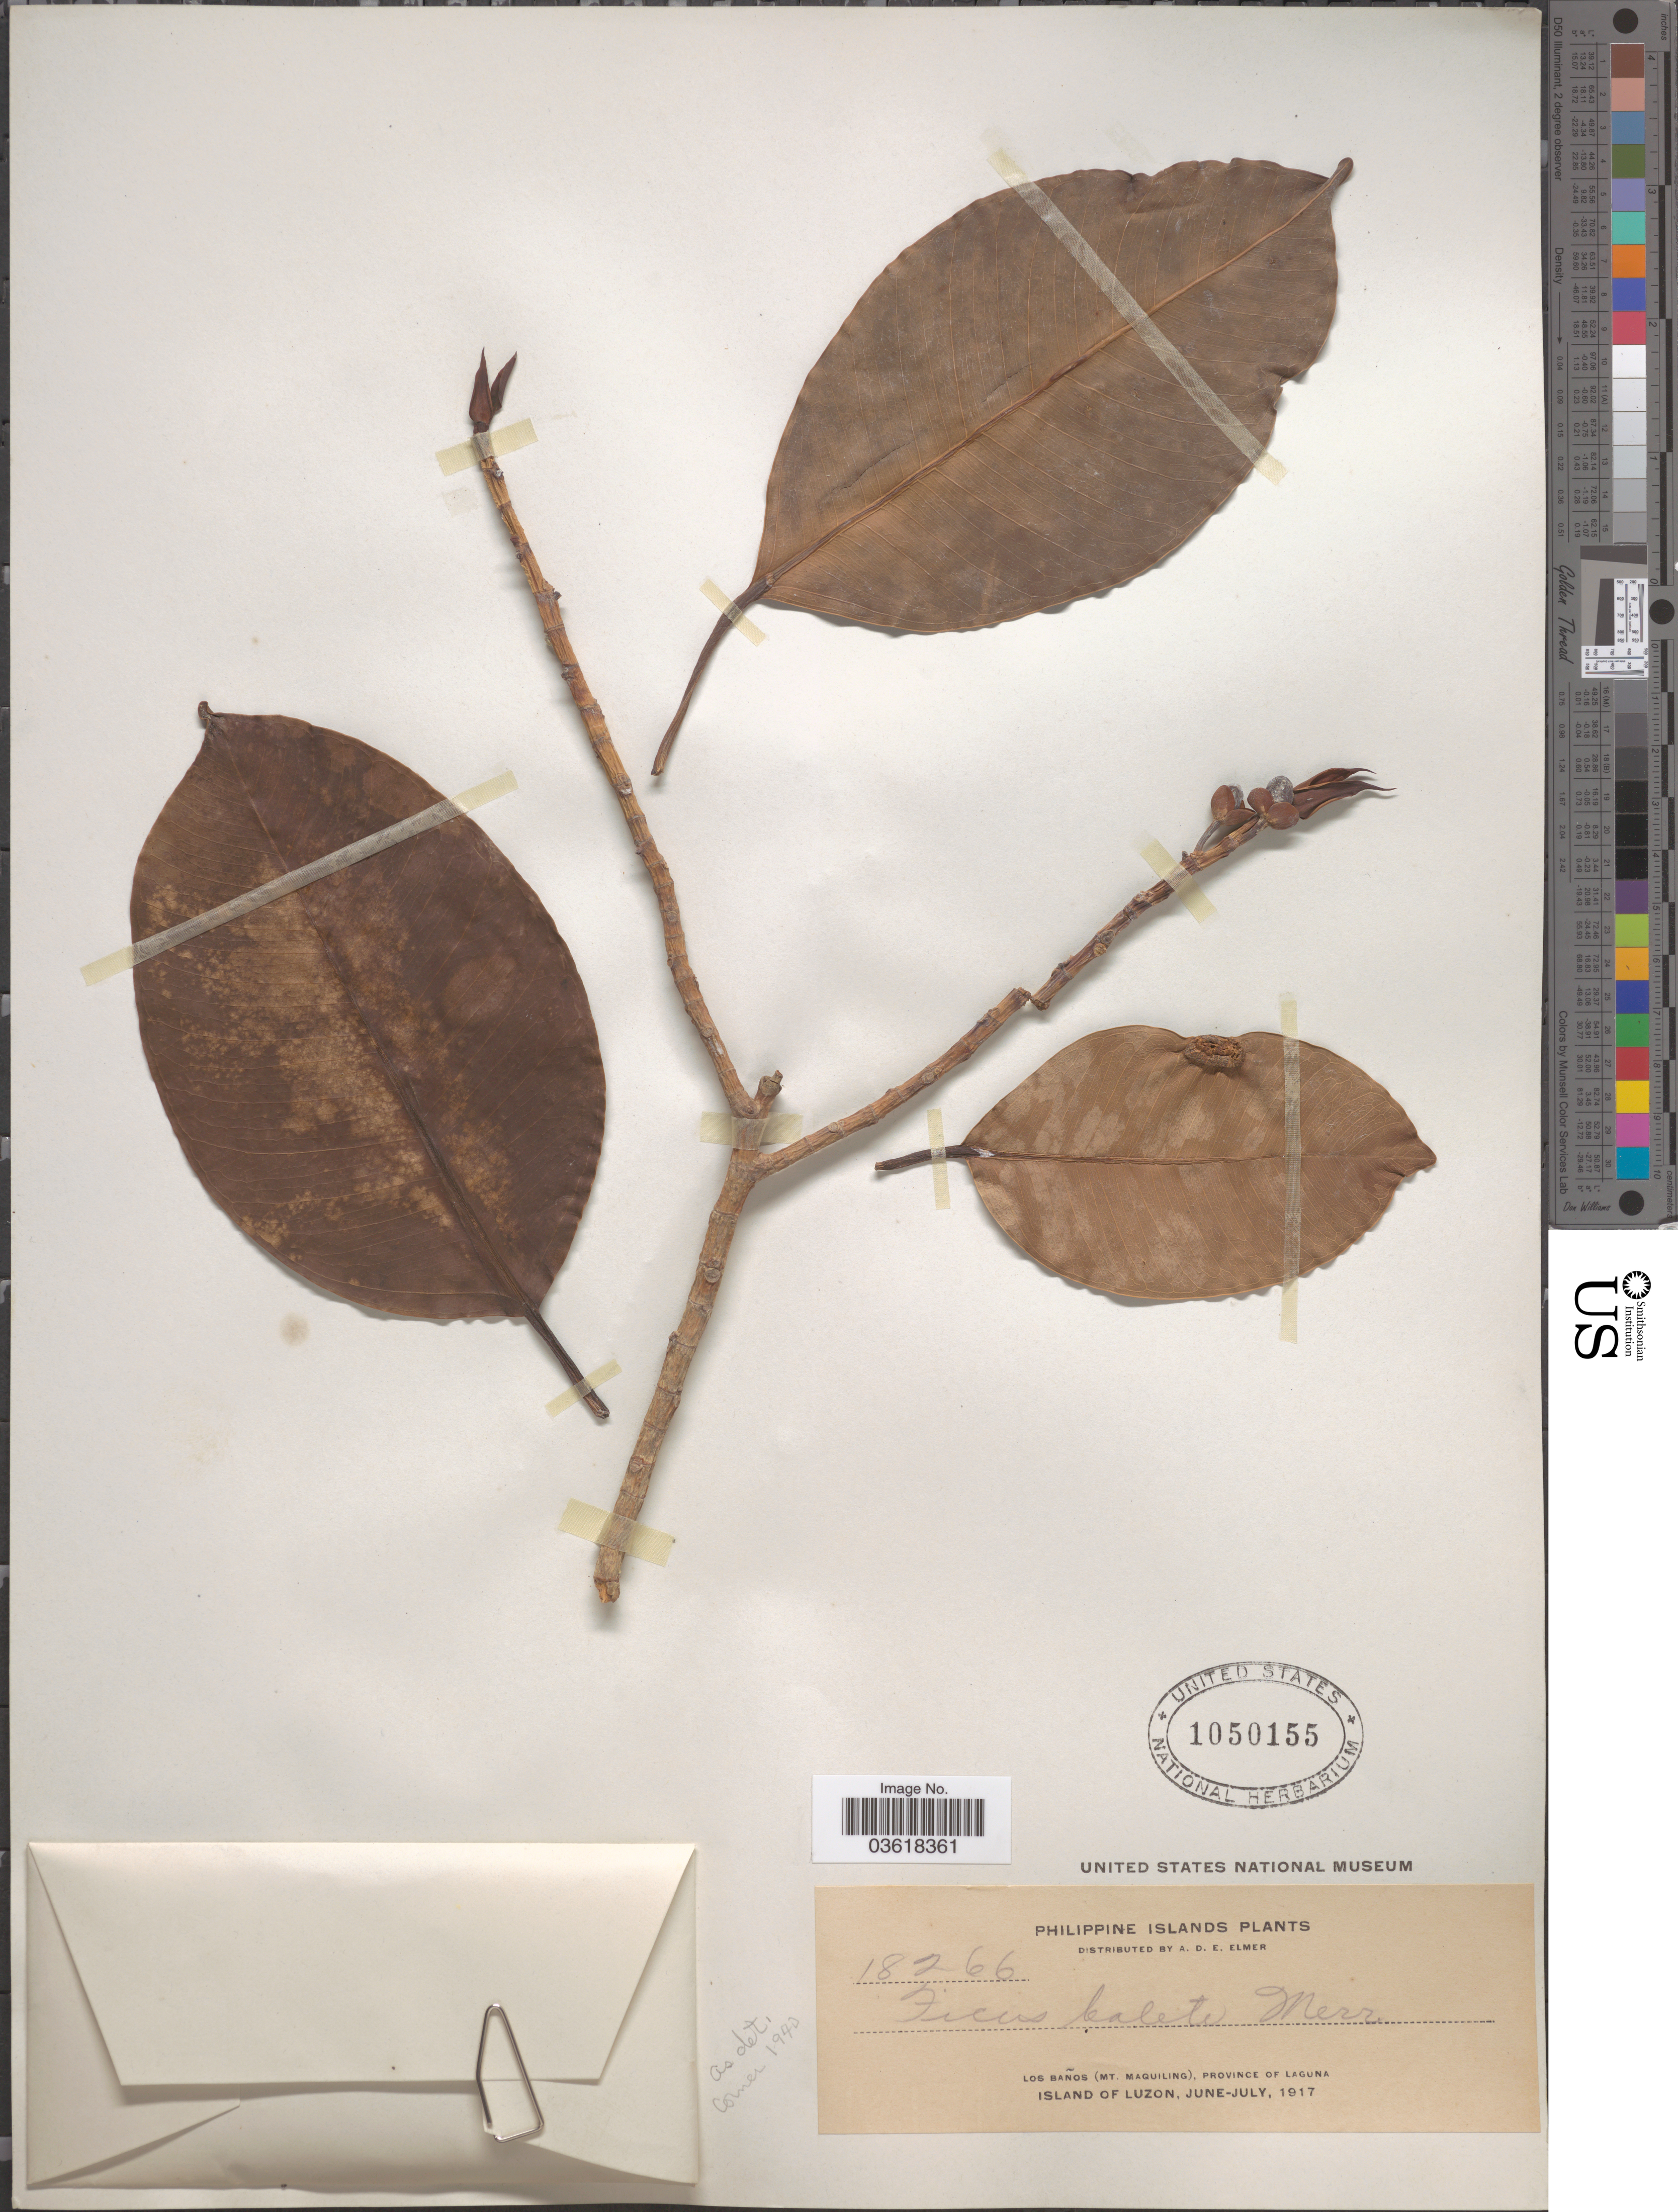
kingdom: Plantae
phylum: Tracheophyta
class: Magnoliopsida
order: Rosales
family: Moraceae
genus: Ficus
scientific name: Ficus balete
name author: Merr.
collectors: A. D. E. Elmer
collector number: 18266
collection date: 1917-06/1917-07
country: Philippines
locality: Los Baños (Mt. Maquiling), Province of Laguna. Island of Luzon.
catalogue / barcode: US 1050155